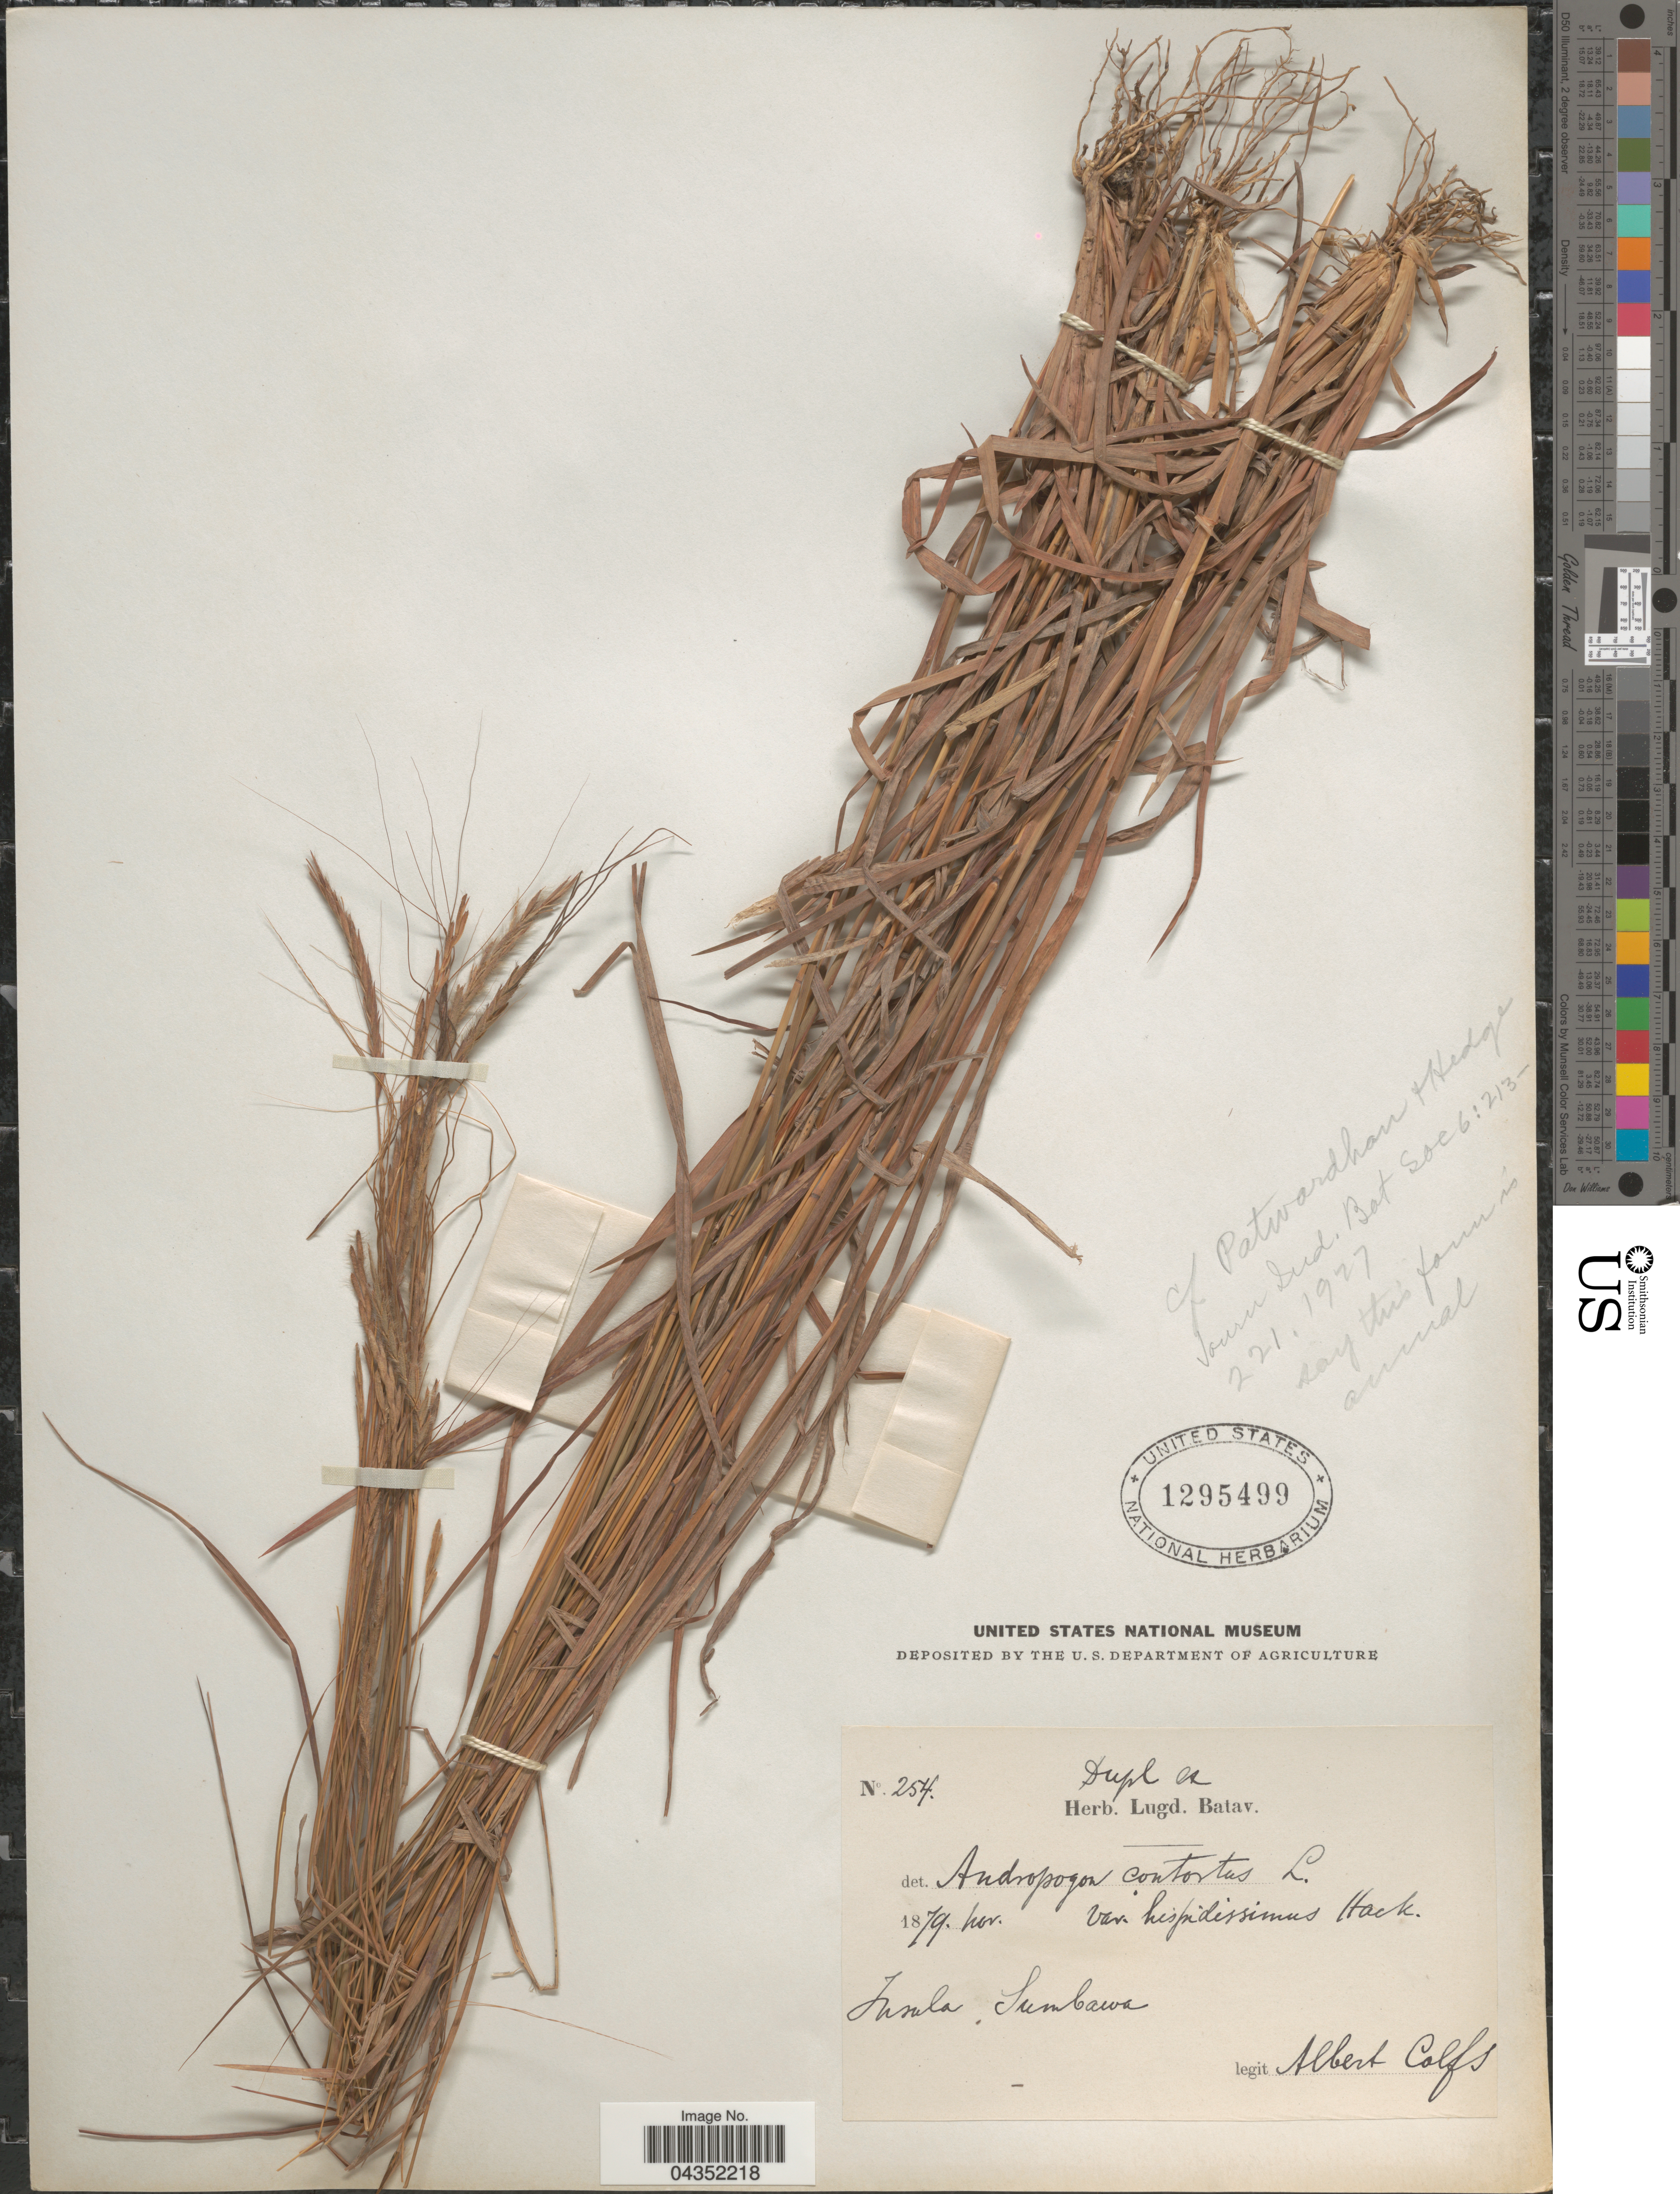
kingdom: Plantae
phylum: Tracheophyta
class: Liliopsida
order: Poales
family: Poaceae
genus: Heteropogon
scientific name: Heteropogon contortus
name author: (L.) P. Beauv. ex Roem. & Schult.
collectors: A. Colfs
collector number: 254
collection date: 1879-11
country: Indonesia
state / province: Nusa Tenggara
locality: Insula Sumbawa.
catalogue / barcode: US 1295499